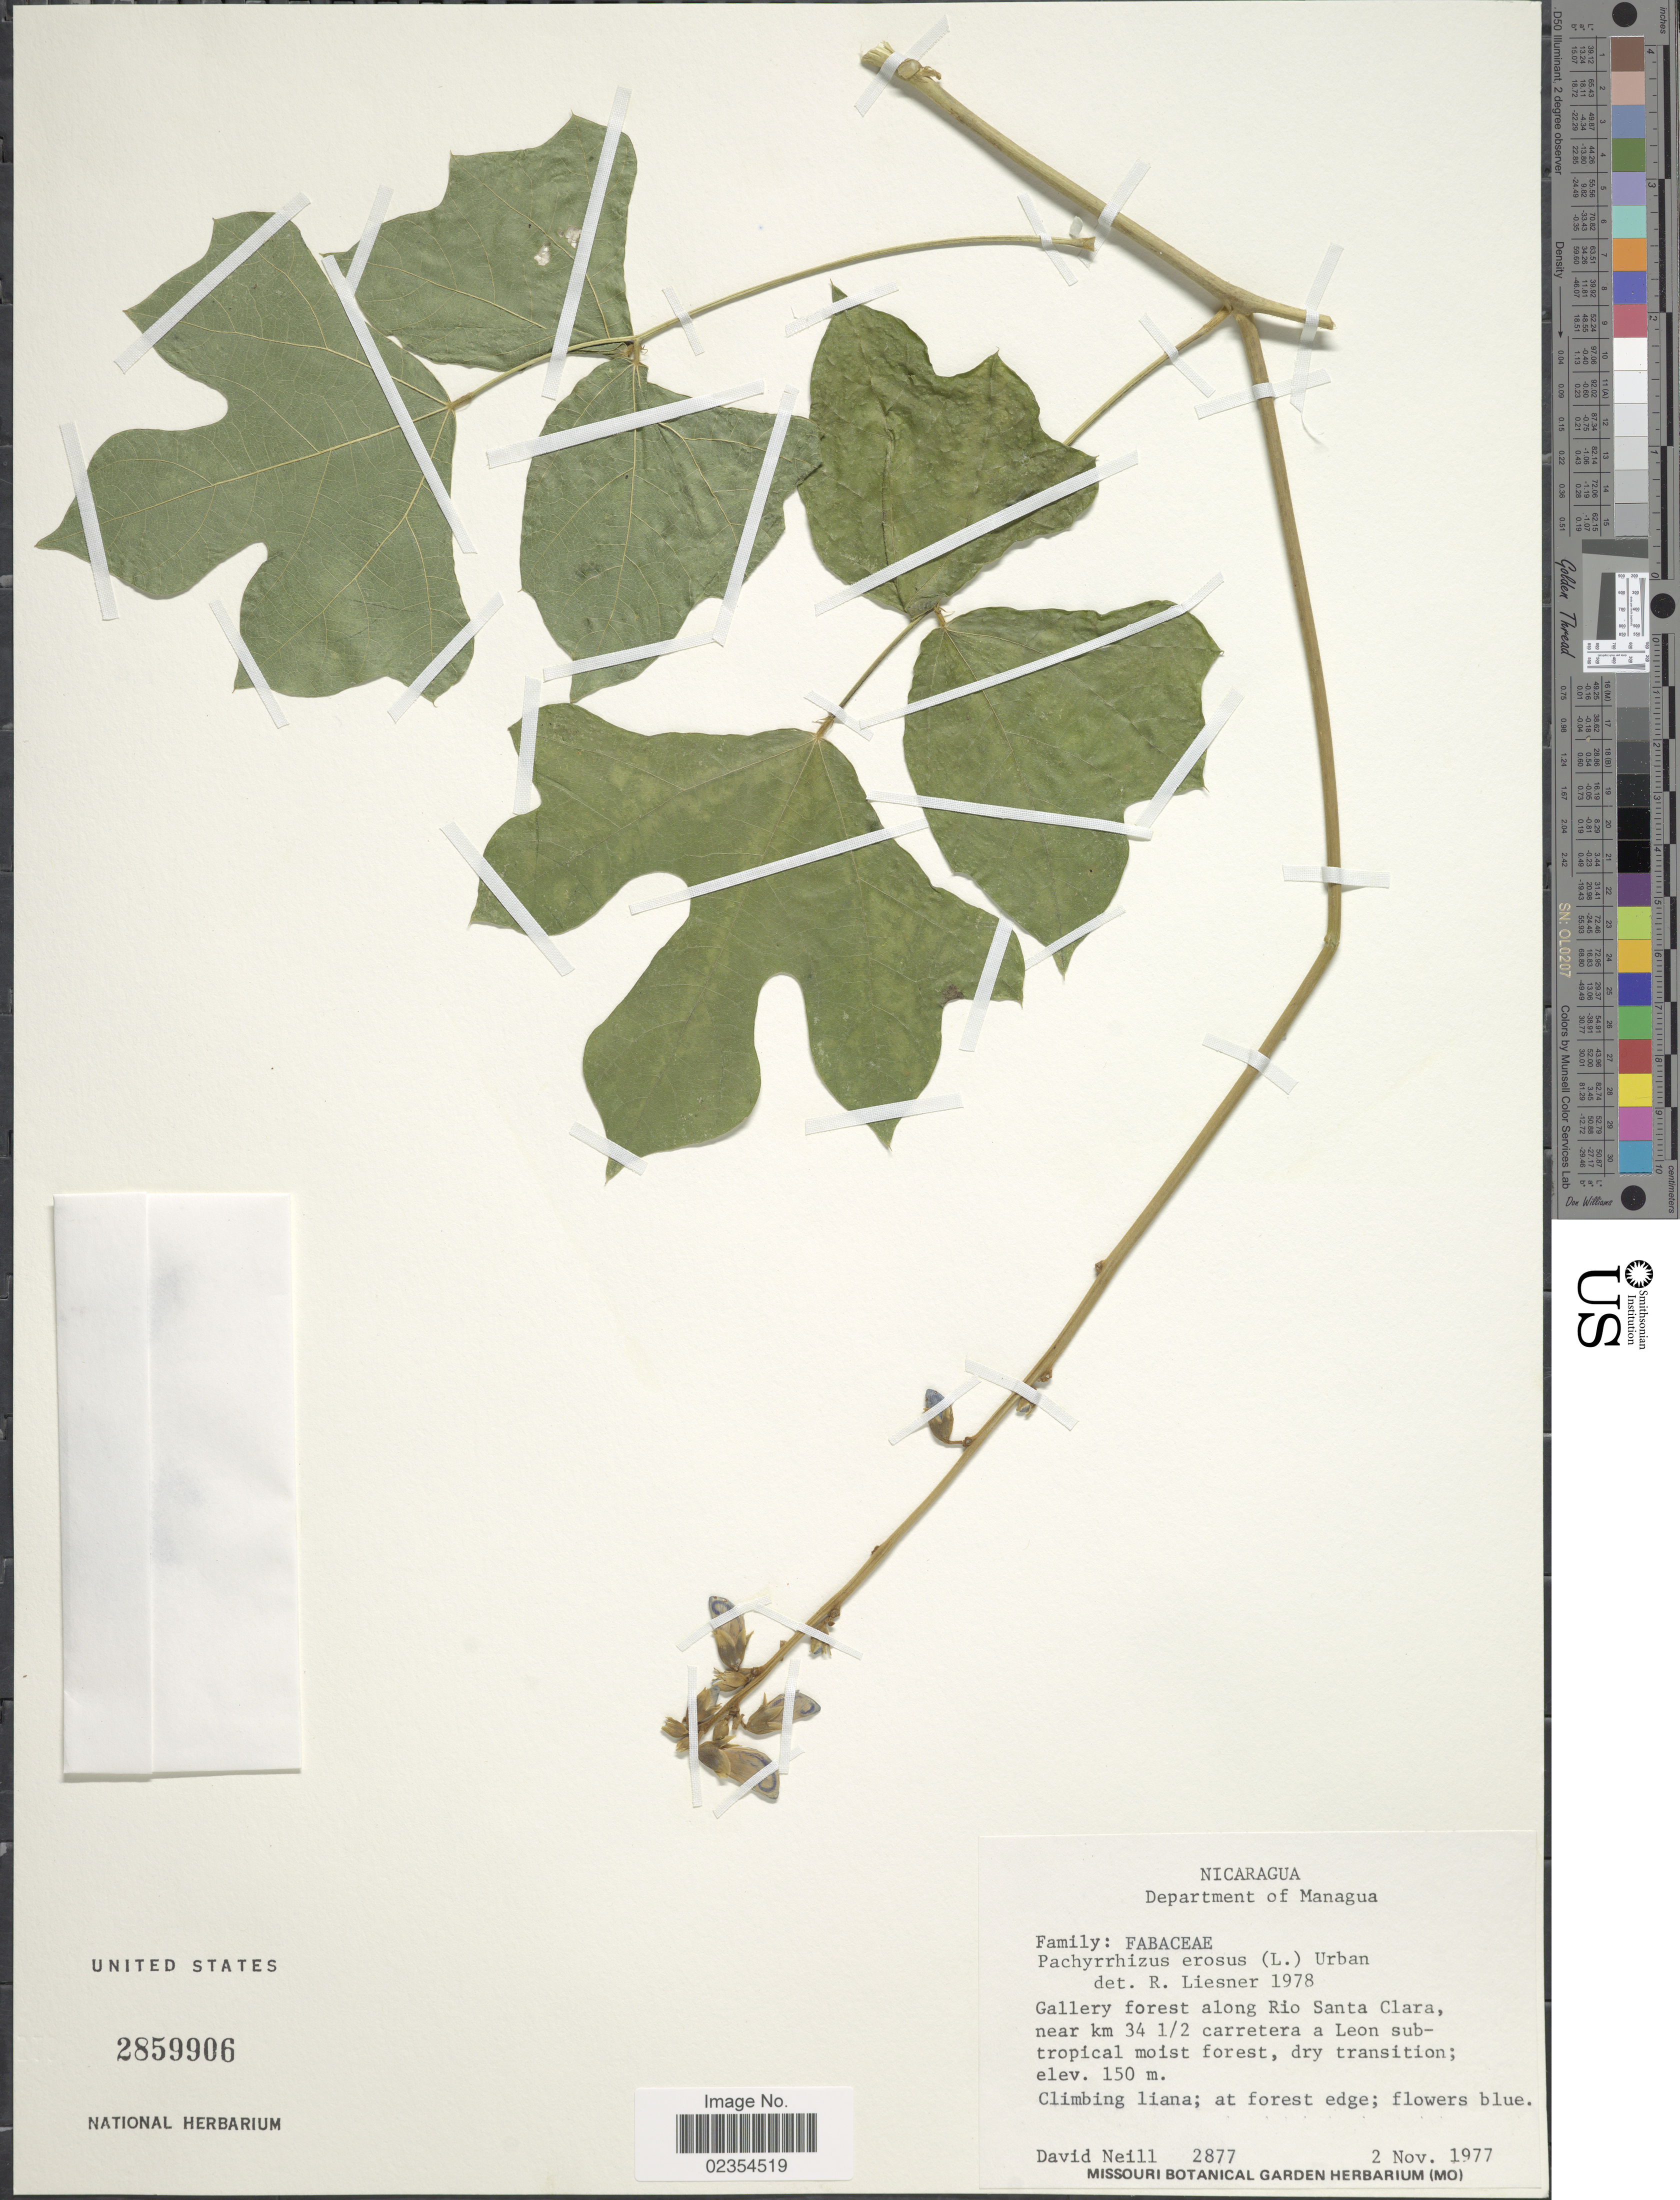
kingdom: Plantae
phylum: Tracheophyta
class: Magnoliopsida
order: Fabales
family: Fabaceae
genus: Pachyrhizus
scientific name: Pachyrhizus erosus var. palmatilobus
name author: (L.) Urb.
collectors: D. A. Neill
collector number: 2877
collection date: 1977-11-02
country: Nicaragua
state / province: Managua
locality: Gallery forest along Rio Santa Clara, near km 34 ½ carretera a Leon subtropical moist forest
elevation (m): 150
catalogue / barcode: US 2859906